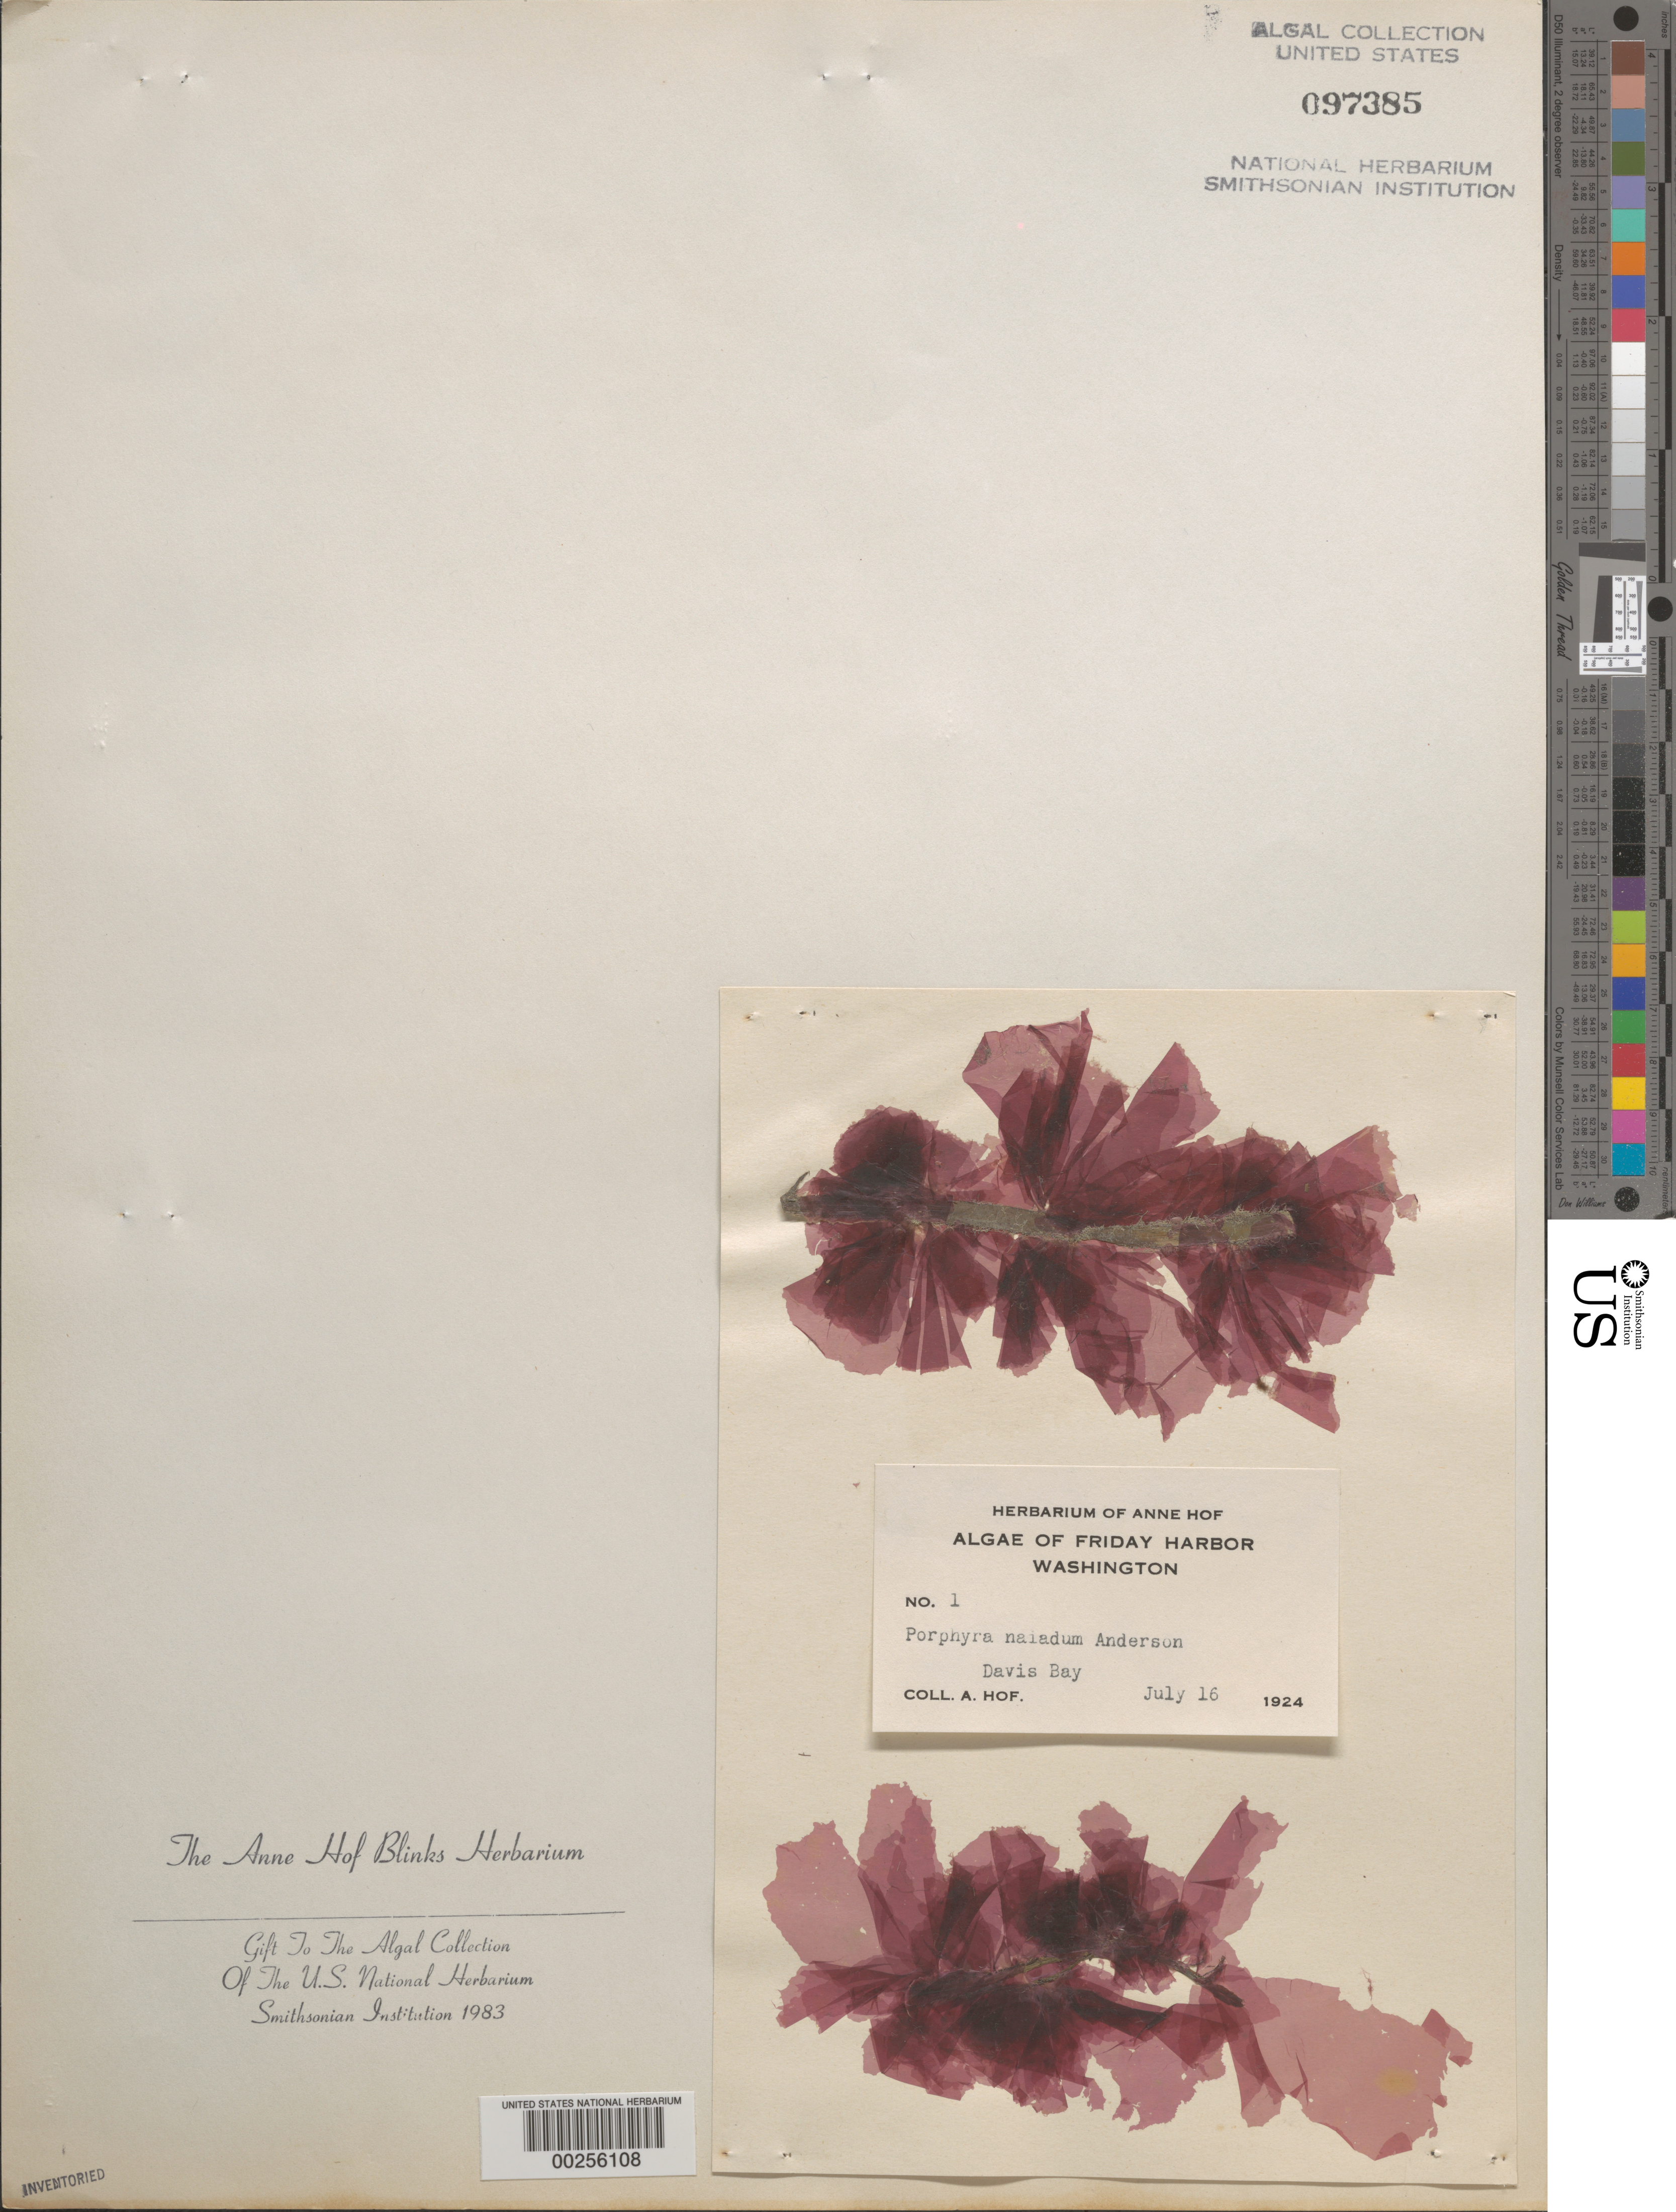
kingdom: Plantae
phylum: Rhodophyta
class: Compsopogonophyceae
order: Erythropeltidales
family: Erythrotrichiaceae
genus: Smithora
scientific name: Smithora naiadum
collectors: A. Blinks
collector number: AHB 1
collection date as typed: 16 Jul 1924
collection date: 1924-07-16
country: United States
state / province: Washington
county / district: San Juan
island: San Juan Island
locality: Davis Bay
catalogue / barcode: US 97385